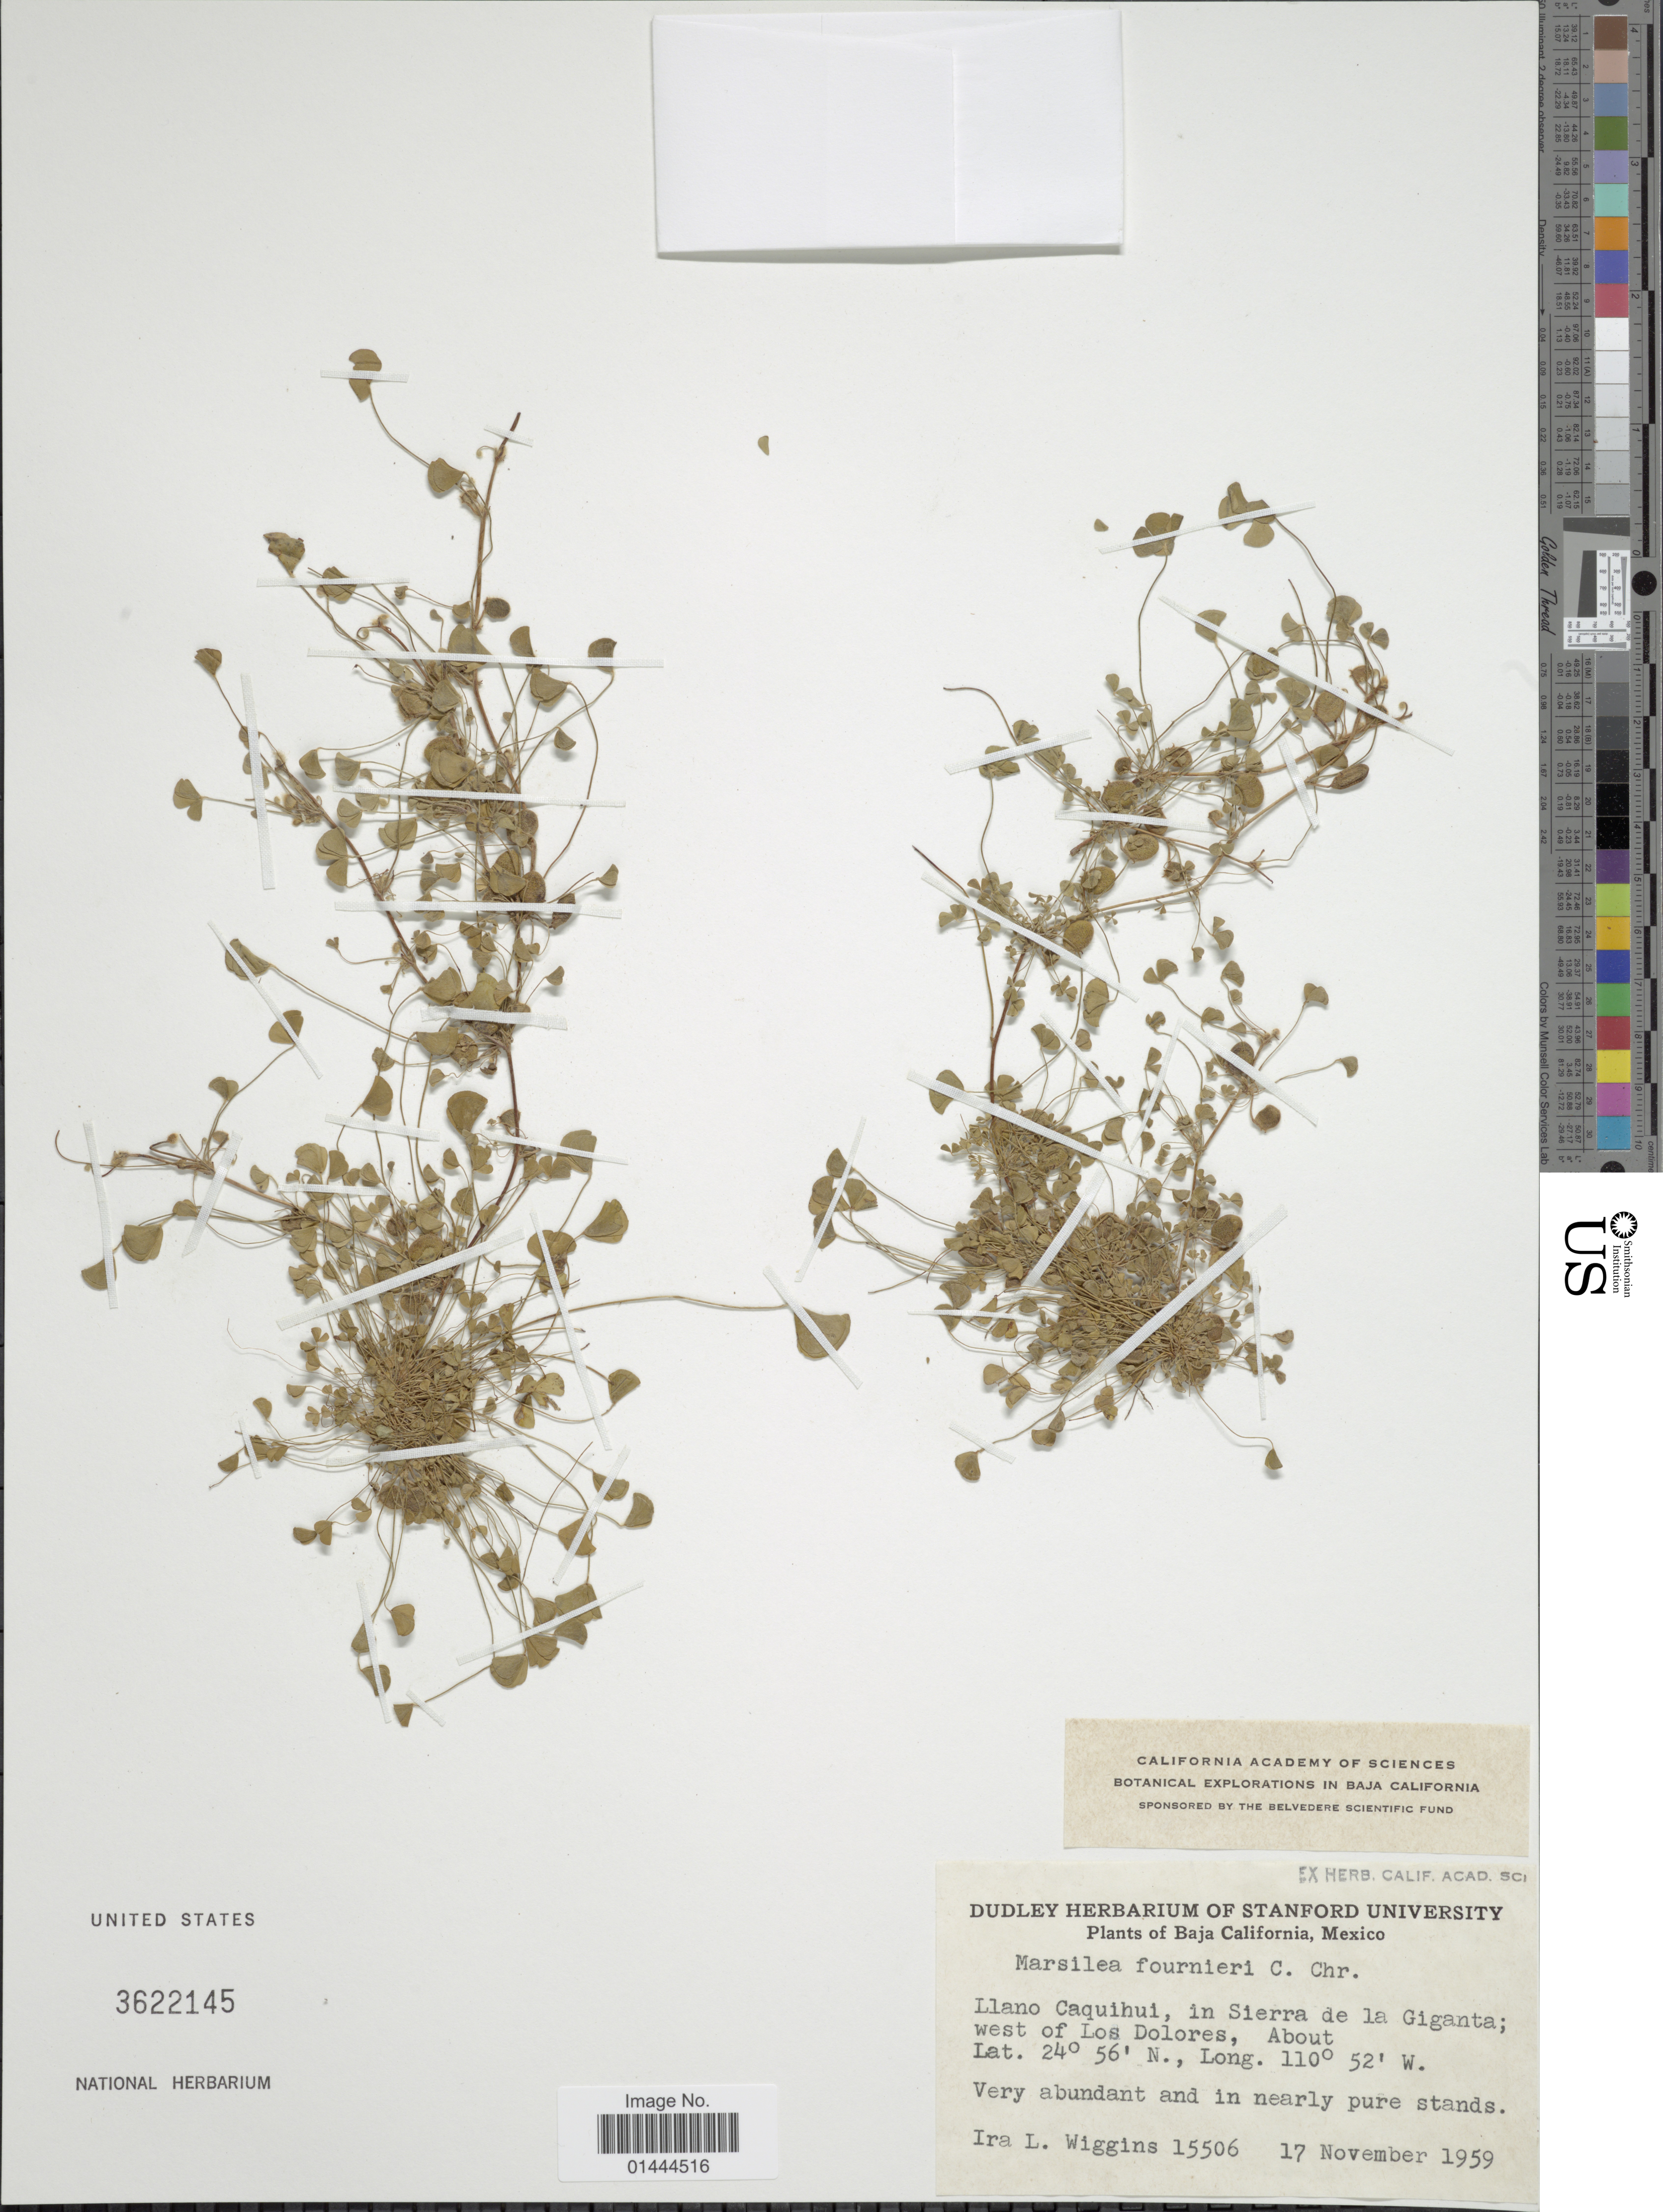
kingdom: Plantae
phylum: Tracheophyta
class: Polypodiopsida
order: Salviniales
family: Marsileaceae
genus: Marsilea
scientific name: Marsilea vestita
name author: Hook. & Grev.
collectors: I. L. Wiggins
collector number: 15506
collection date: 1959-11-17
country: Mexico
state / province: Baja California Sur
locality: Llano Caquihui, Sierra de la Giganta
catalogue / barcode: US 3622145